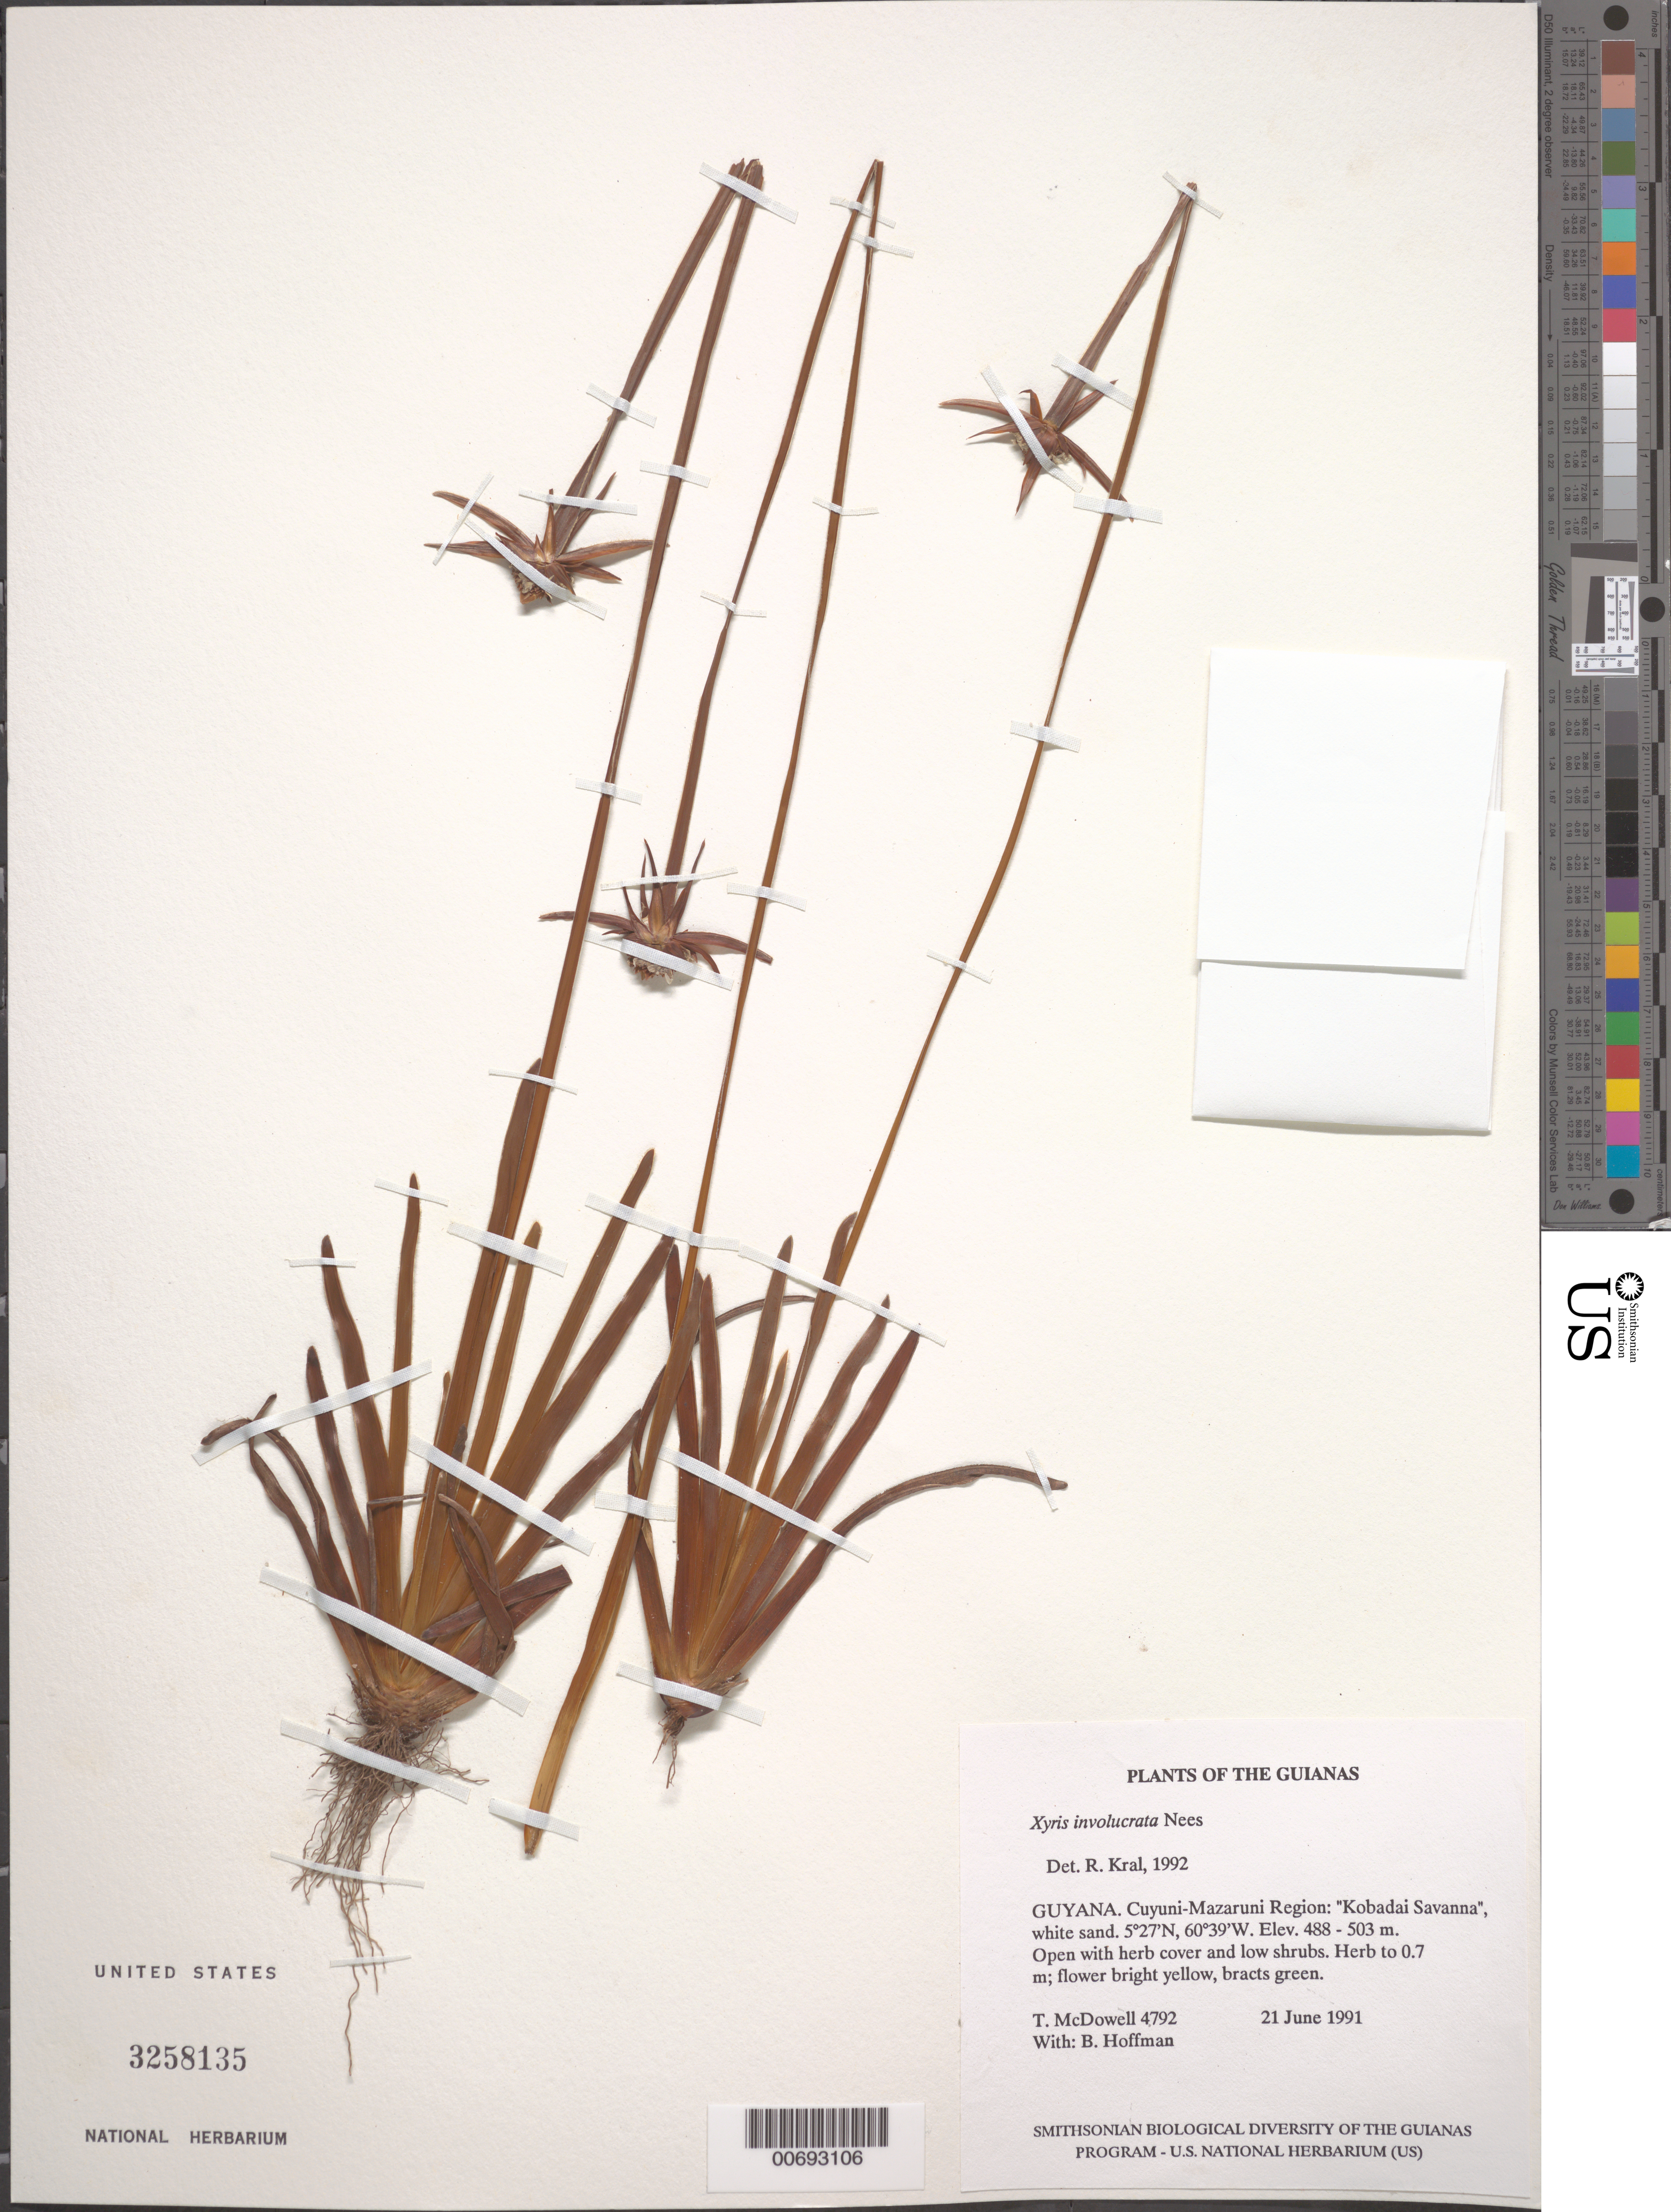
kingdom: Plantae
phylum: Tracheophyta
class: Liliopsida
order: Poales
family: Xyridaceae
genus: Xyris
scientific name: Xyris involucrata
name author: Nees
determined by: Kral, Robert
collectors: T. McDowell & B. Hoffman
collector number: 4792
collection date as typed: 22 June 1991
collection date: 1991-06-22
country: Guyana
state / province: Cuyuni-Mazaruni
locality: East of Arabaru Creek; Kobadai Savanna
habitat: White sand savanna; open with herb cover and low shrubs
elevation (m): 488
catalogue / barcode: US 3258135